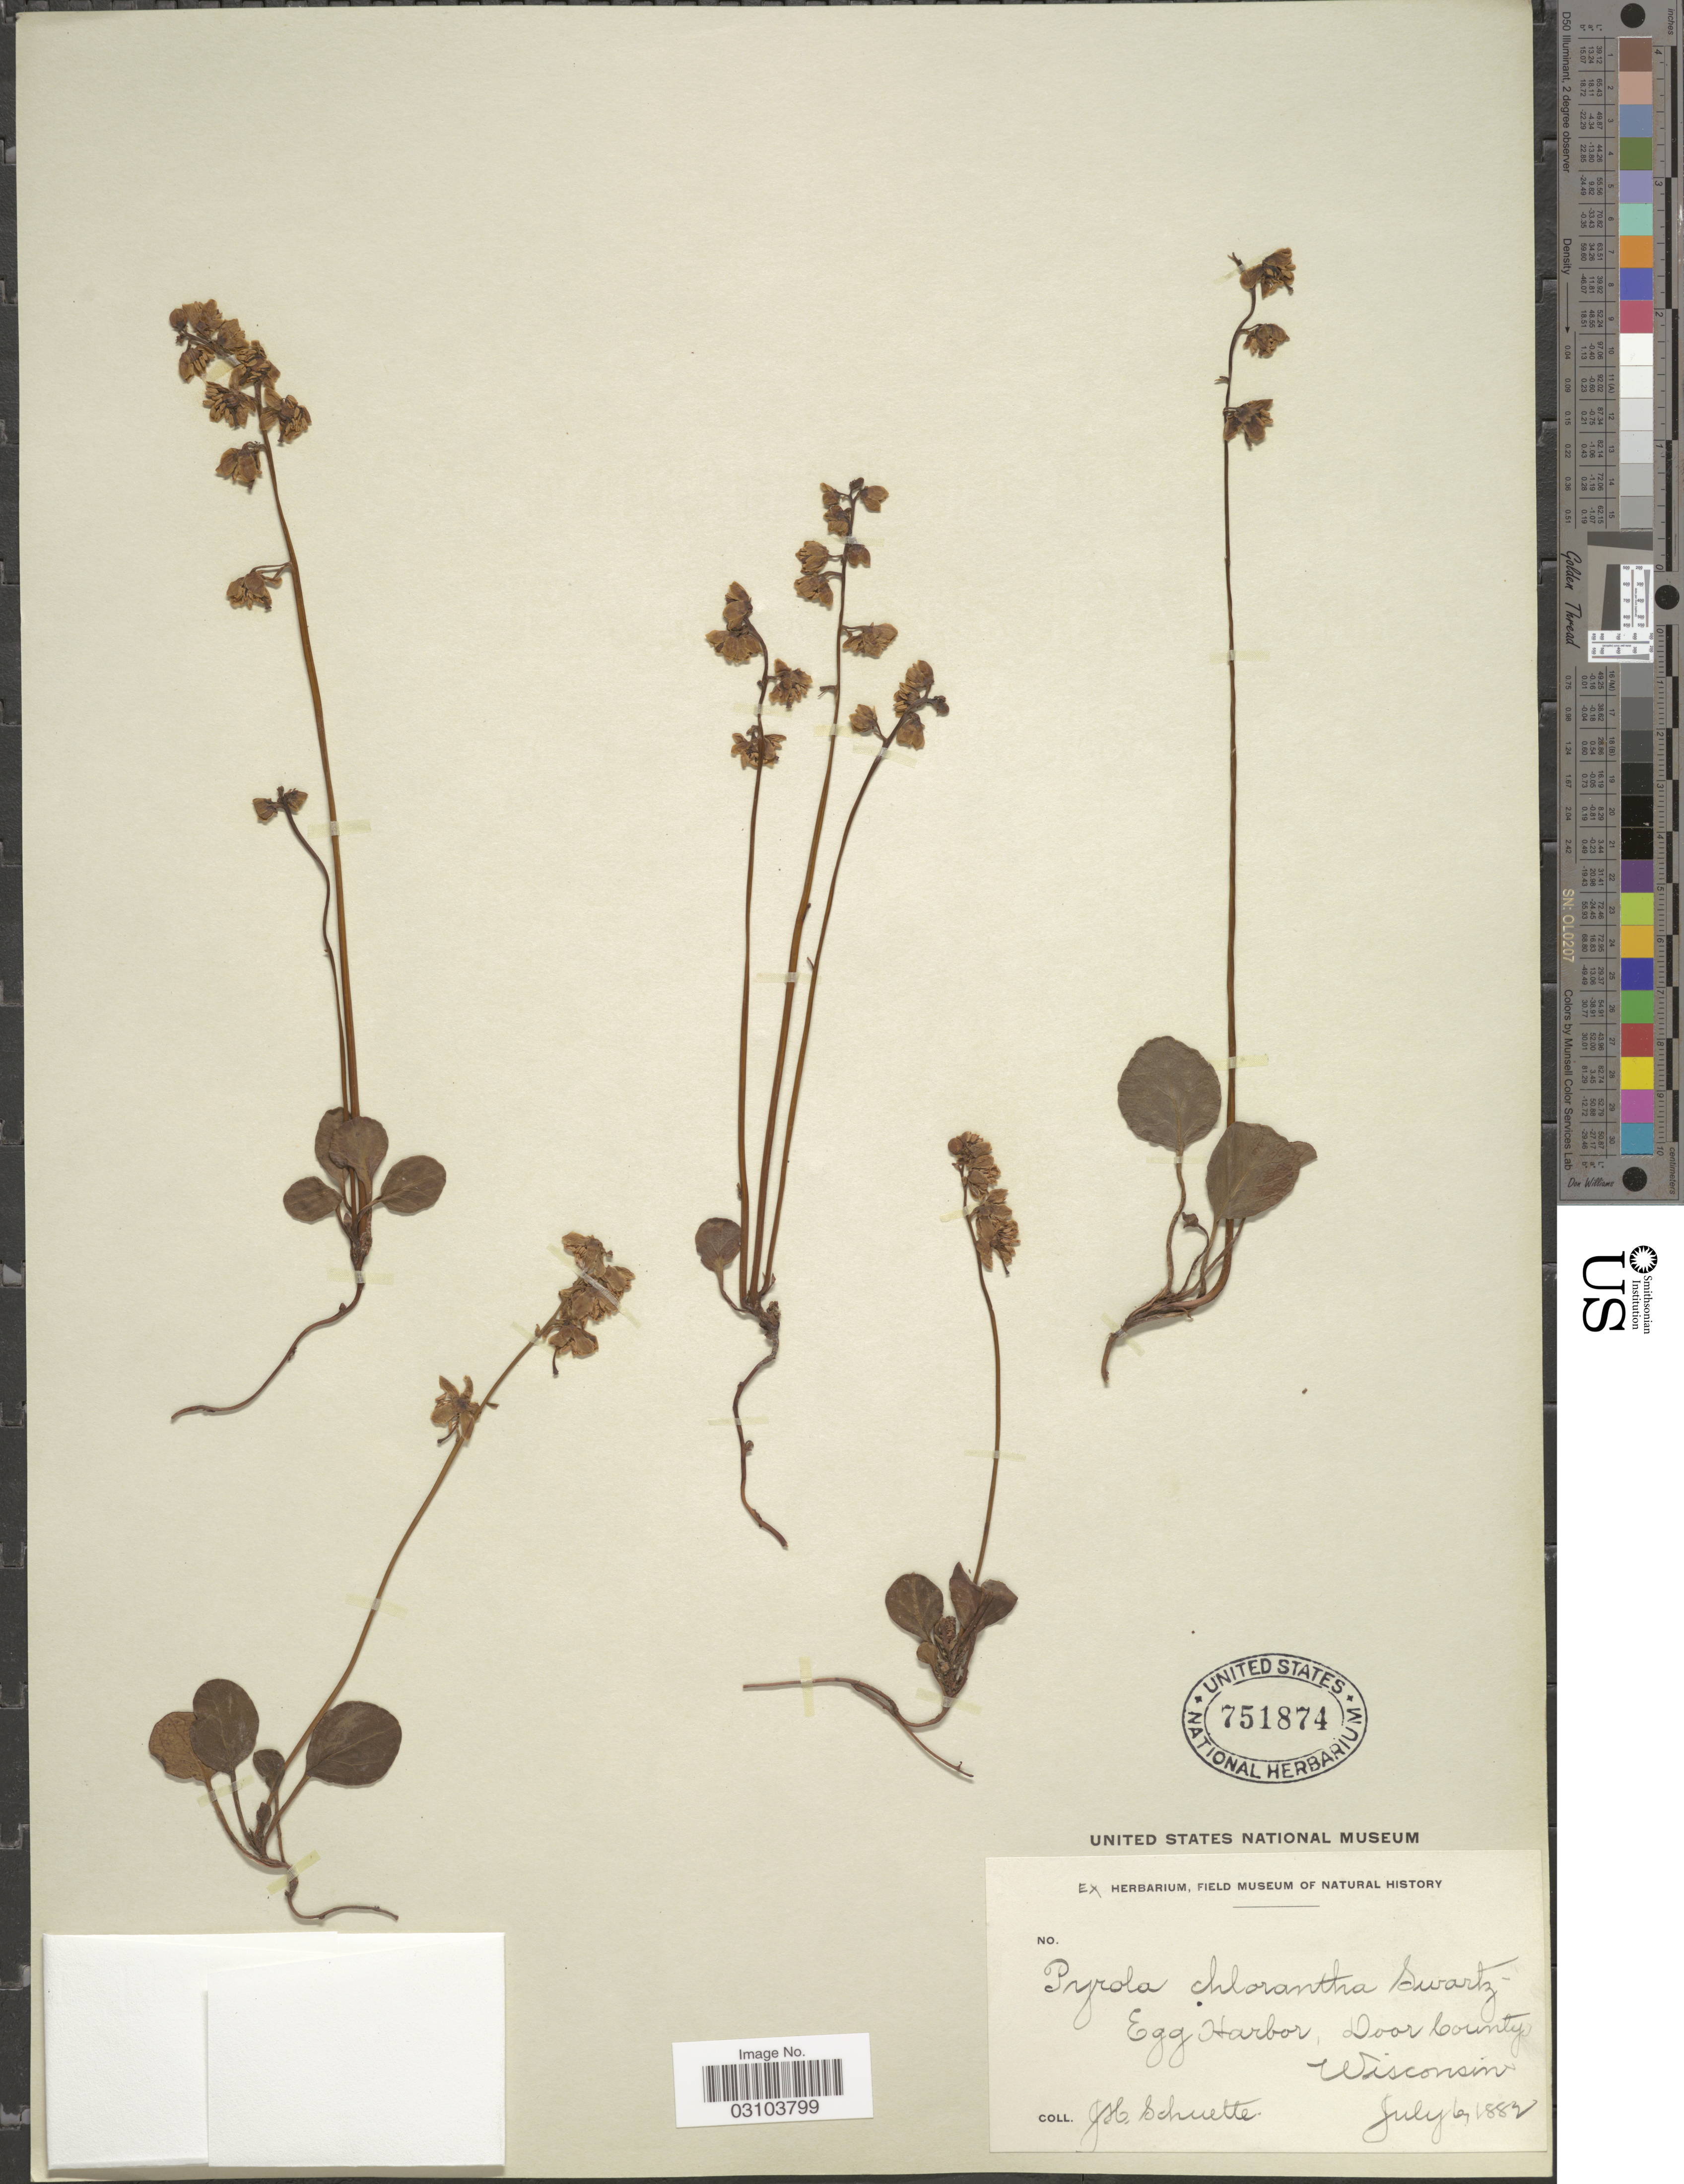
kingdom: Plantae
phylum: Tracheophyta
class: Magnoliopsida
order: Ericales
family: Ericaceae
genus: Pyrola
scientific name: Pyrola chlorantha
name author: Schweigg.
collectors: J. H. Schuette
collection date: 1882-07-06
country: United States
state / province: Wisconsin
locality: Egg Harbor, Door County.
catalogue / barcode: US 751874